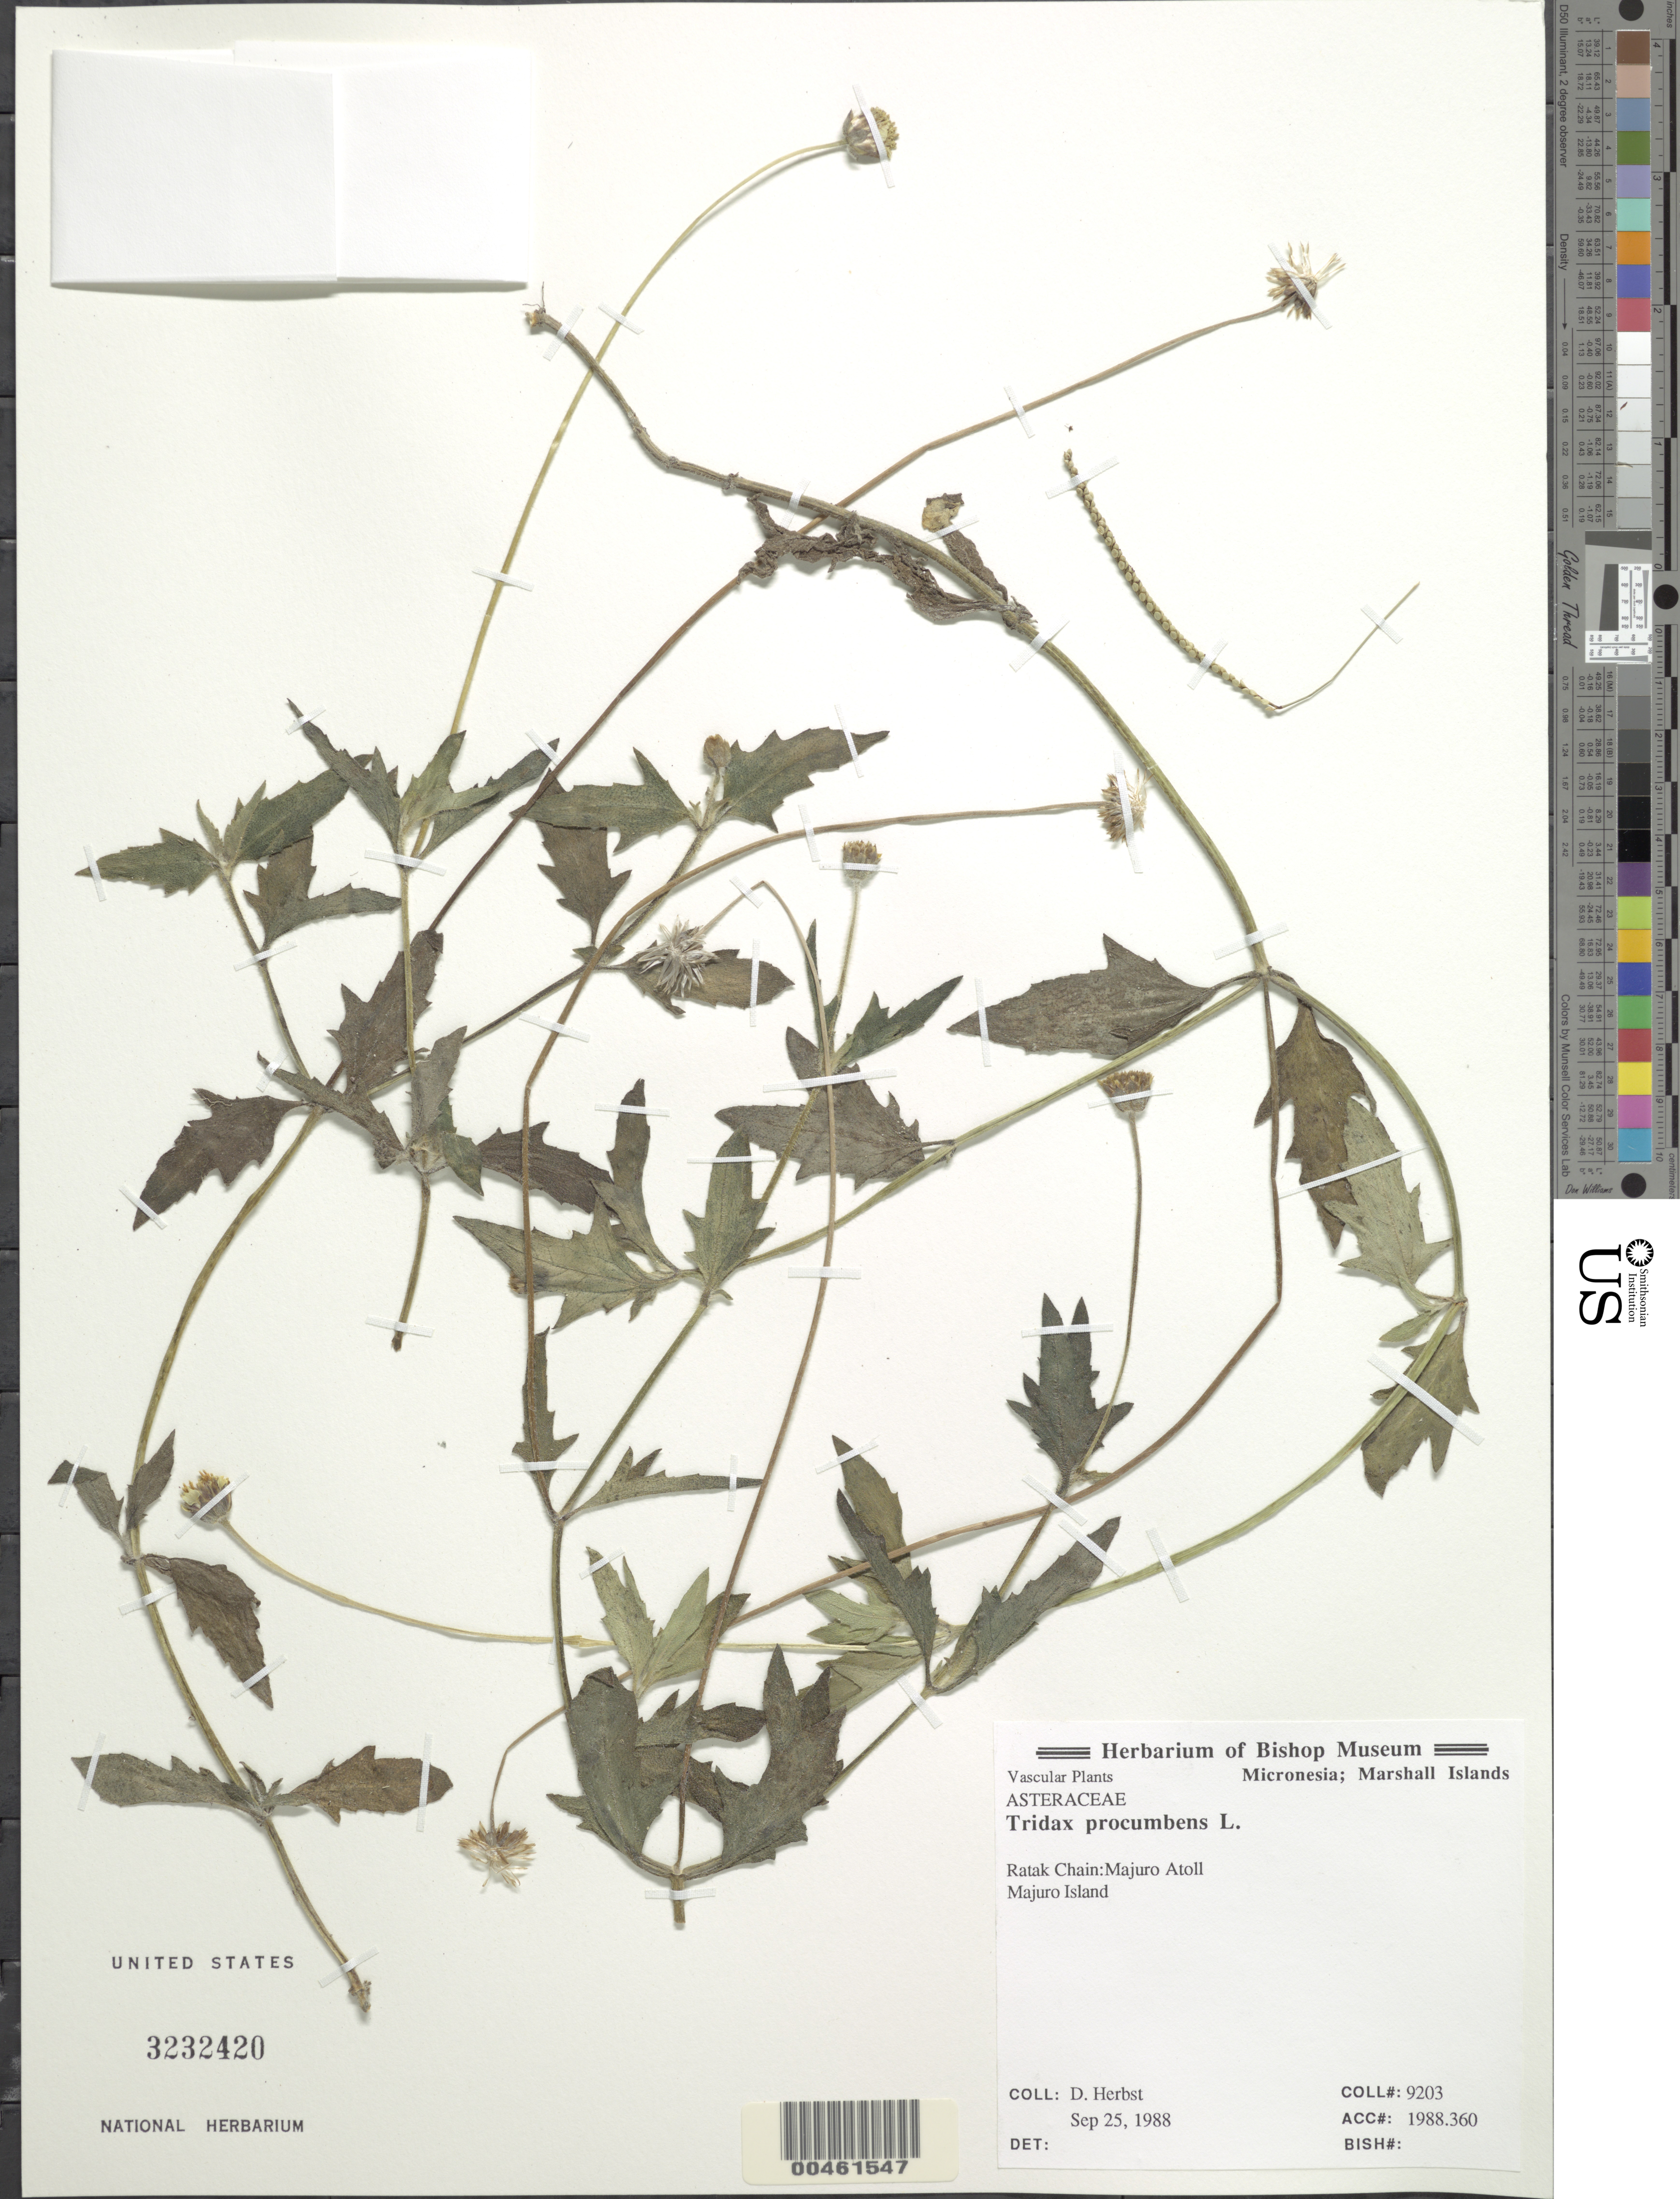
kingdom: Plantae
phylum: Tracheophyta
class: Magnoliopsida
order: Asterales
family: Asteraceae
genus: Tridax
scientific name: Tridax procumbens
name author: L.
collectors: D. R. Herbst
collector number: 9203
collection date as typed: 25 Sep 1988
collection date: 1988-09-25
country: Marshall Islands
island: Majuro Atoll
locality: Majuro Islet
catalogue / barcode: US 3232420